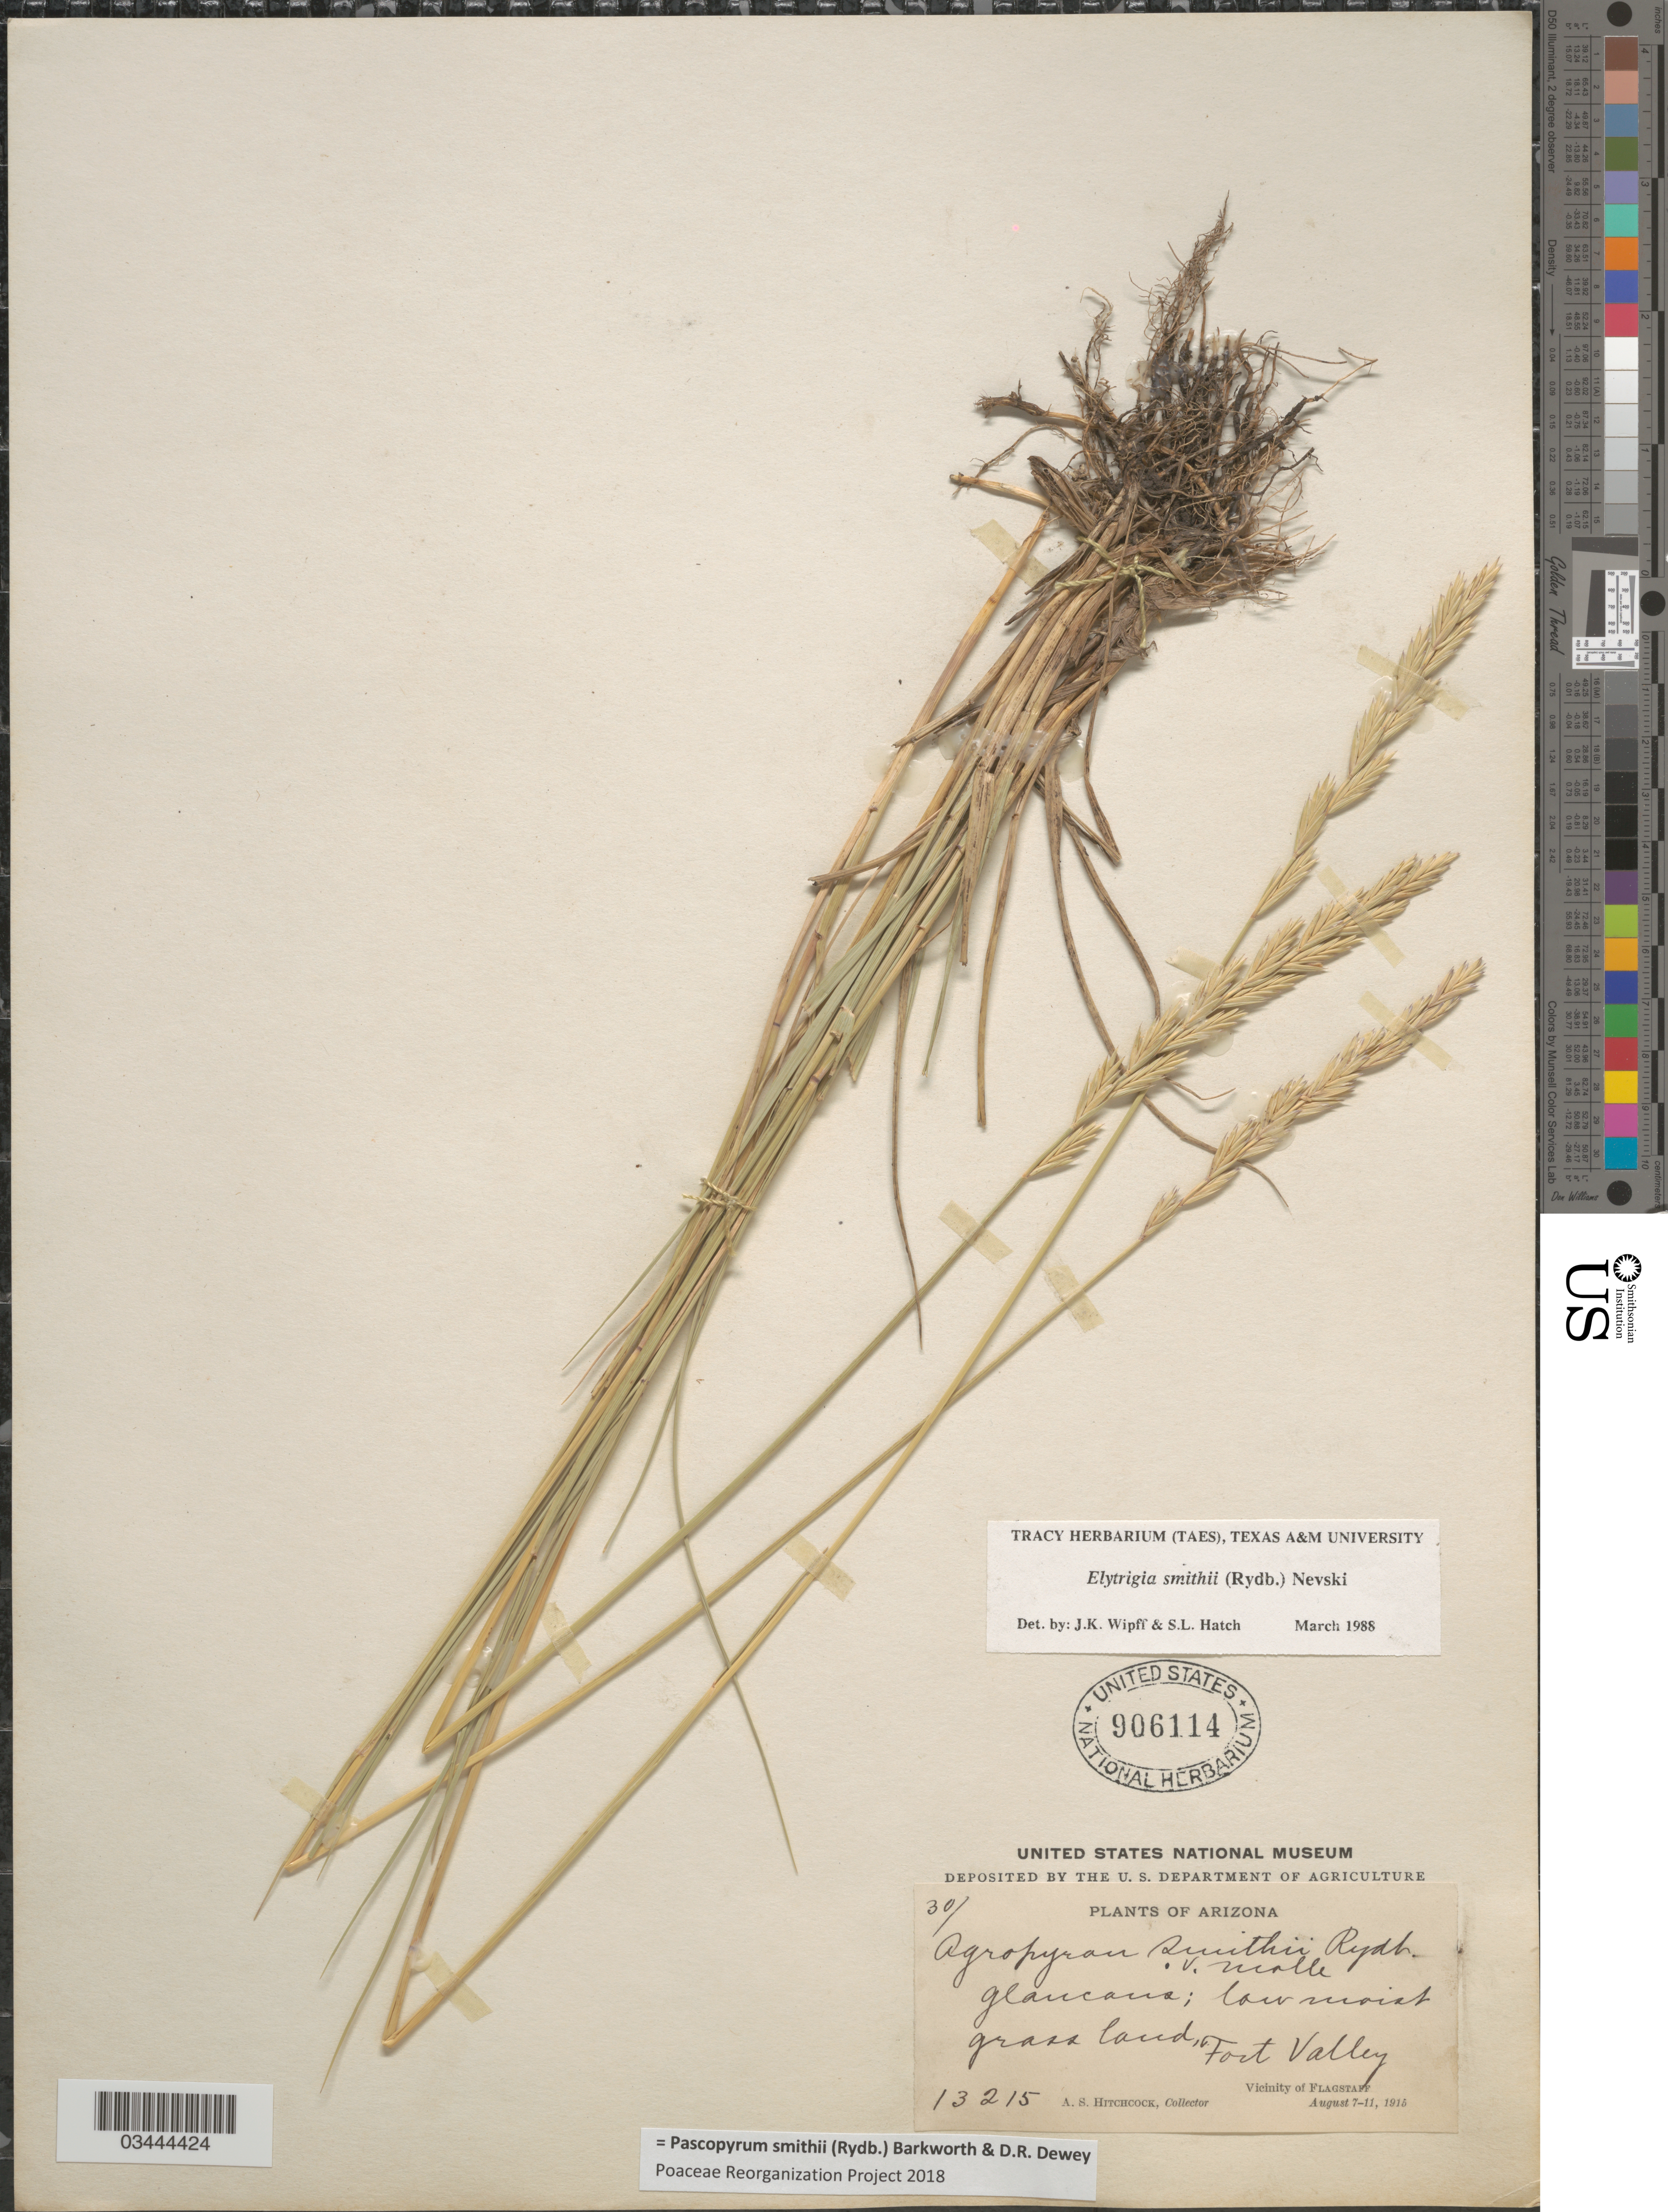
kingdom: Plantae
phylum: Tracheophyta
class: Liliopsida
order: Poales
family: Poaceae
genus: Pascopyrum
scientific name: Pascopyrum smithii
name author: (Rydb.) Barkworth & Dewey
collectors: A. S. Hitchcock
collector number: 13215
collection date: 1915-08-07/1915-08-11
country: United States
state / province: Arizona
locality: Fort Valley. Vicinity of Flagstaff.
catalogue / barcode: US 906114